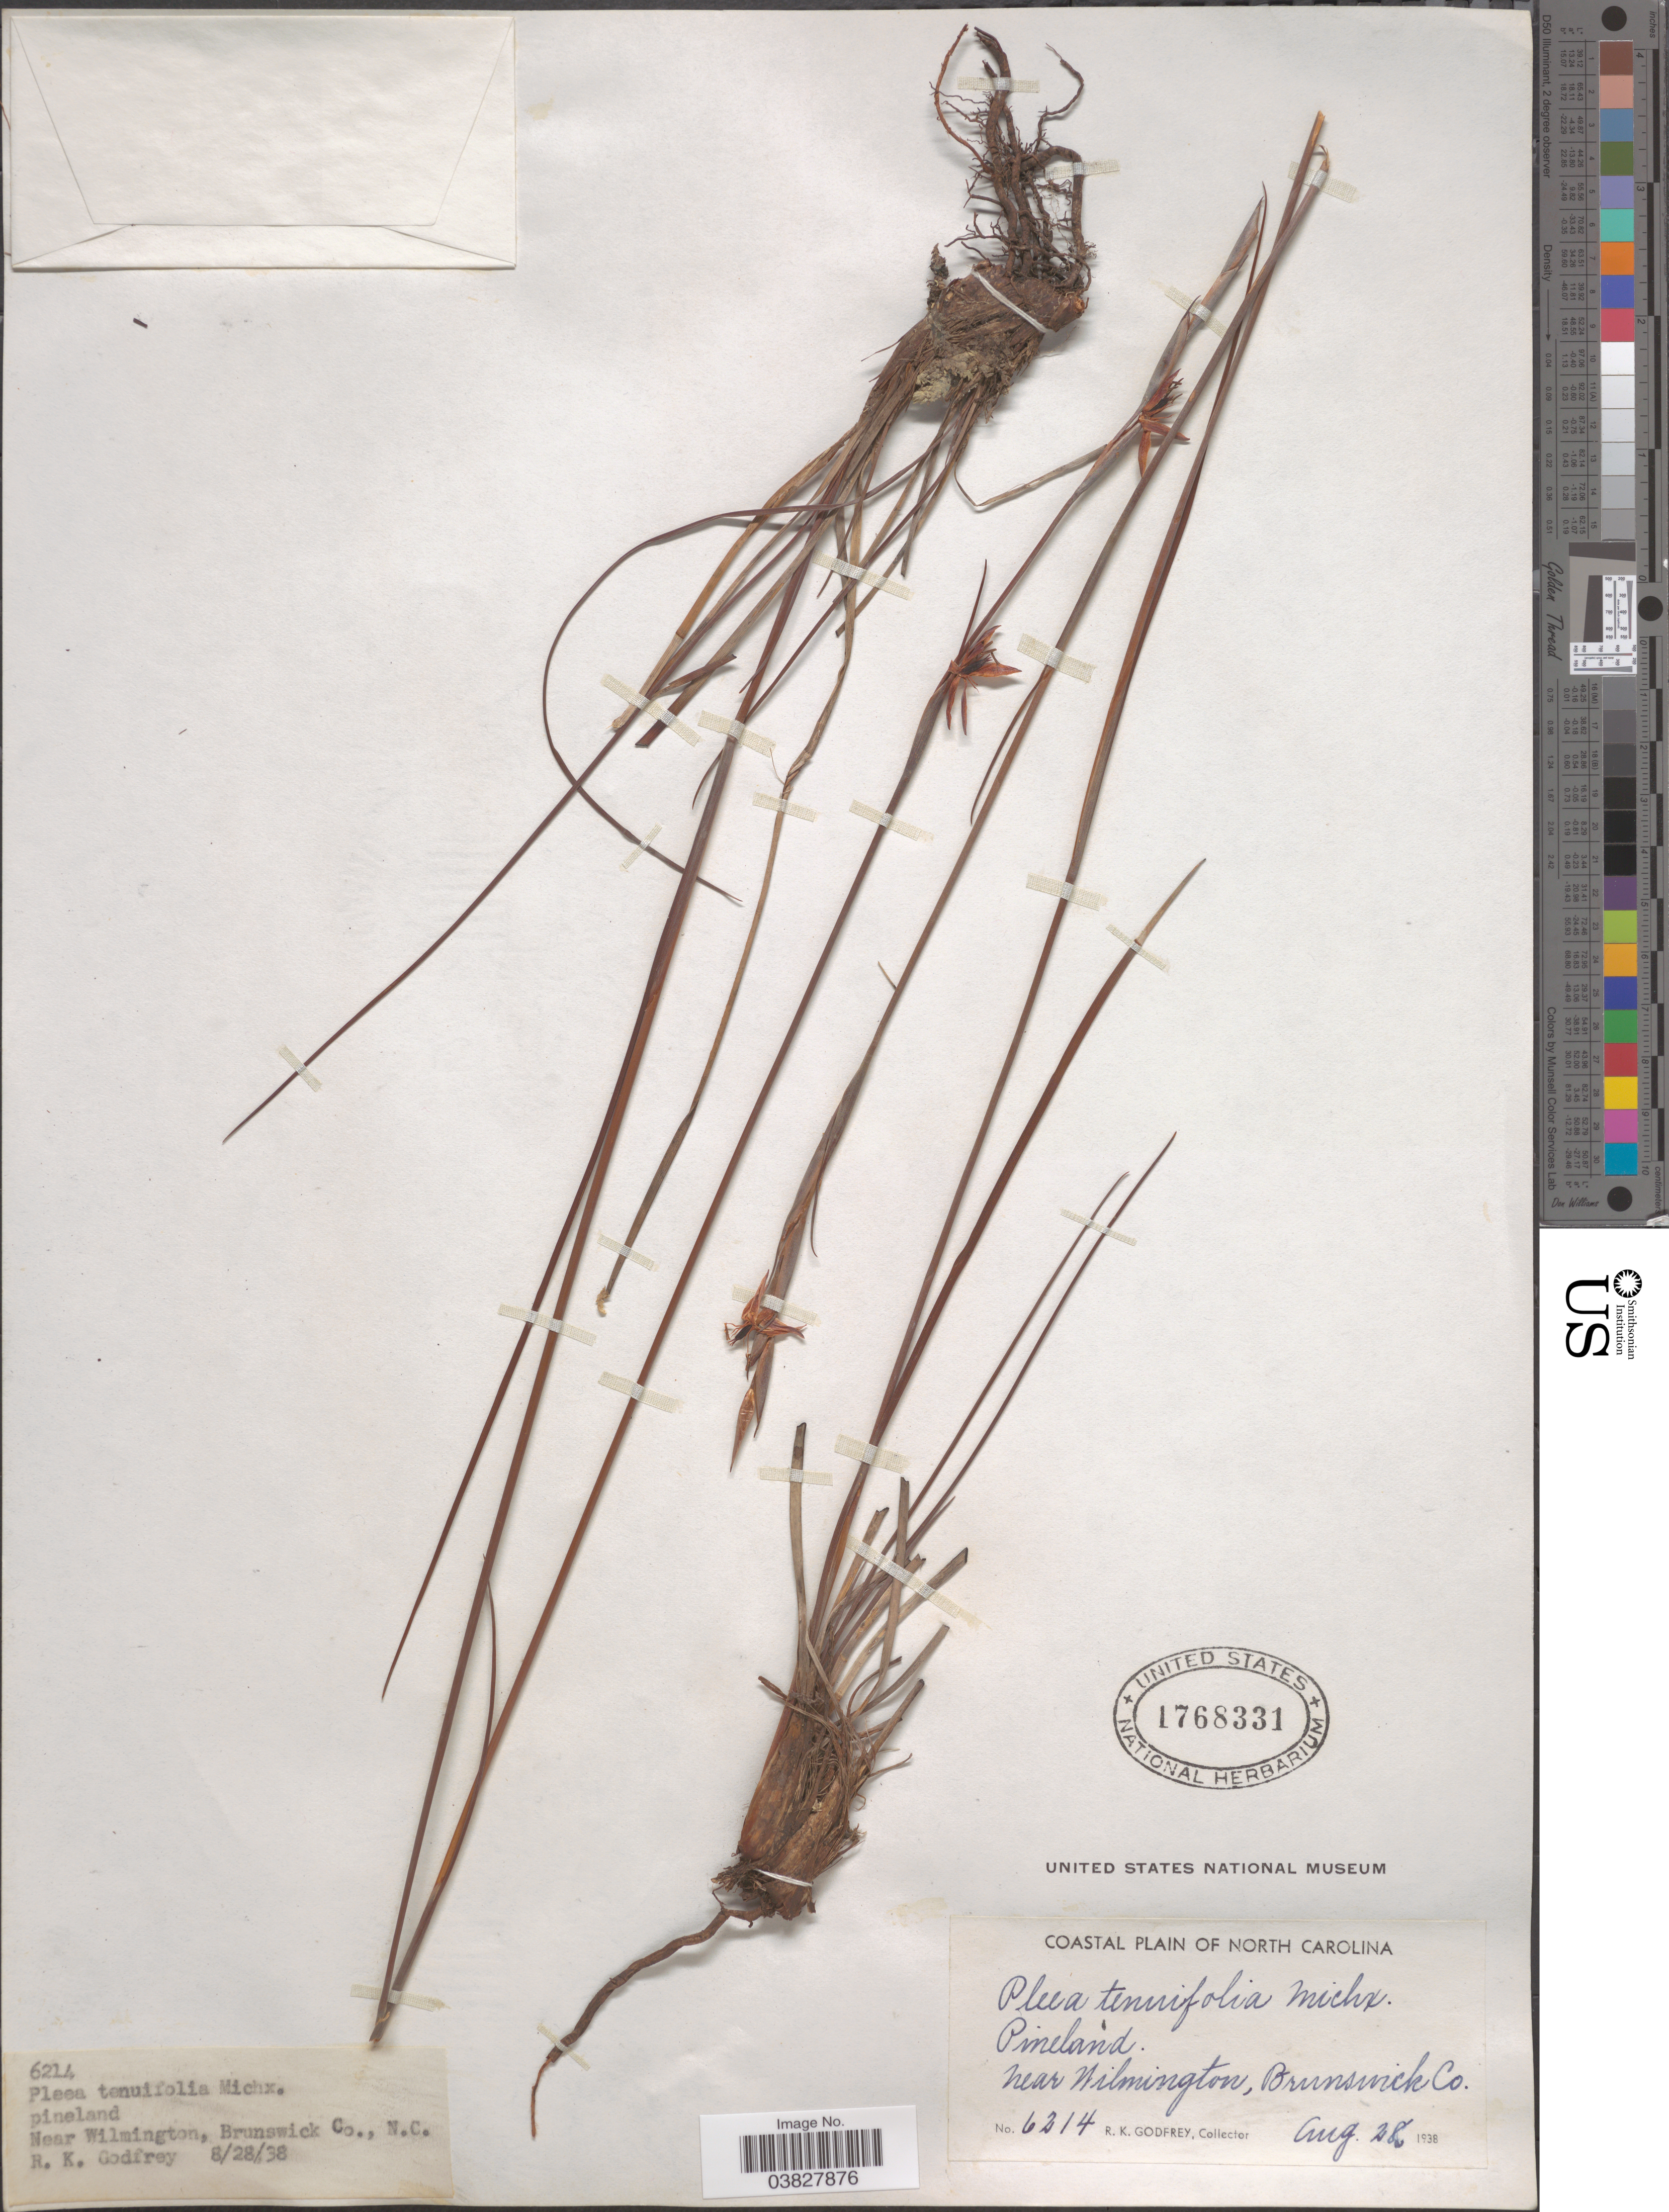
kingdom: Plantae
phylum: Tracheophyta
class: Liliopsida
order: Alismatales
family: Tofieldiaceae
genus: Pleea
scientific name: Pleea tenuifolia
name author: Michx.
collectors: R. K. Godfrey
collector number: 6214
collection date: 1938-08-28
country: United States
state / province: North Carolina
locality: Coastal Plain of North Carolina. Pineland, near Wilmington, Brunswick Co.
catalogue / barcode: US 1768331